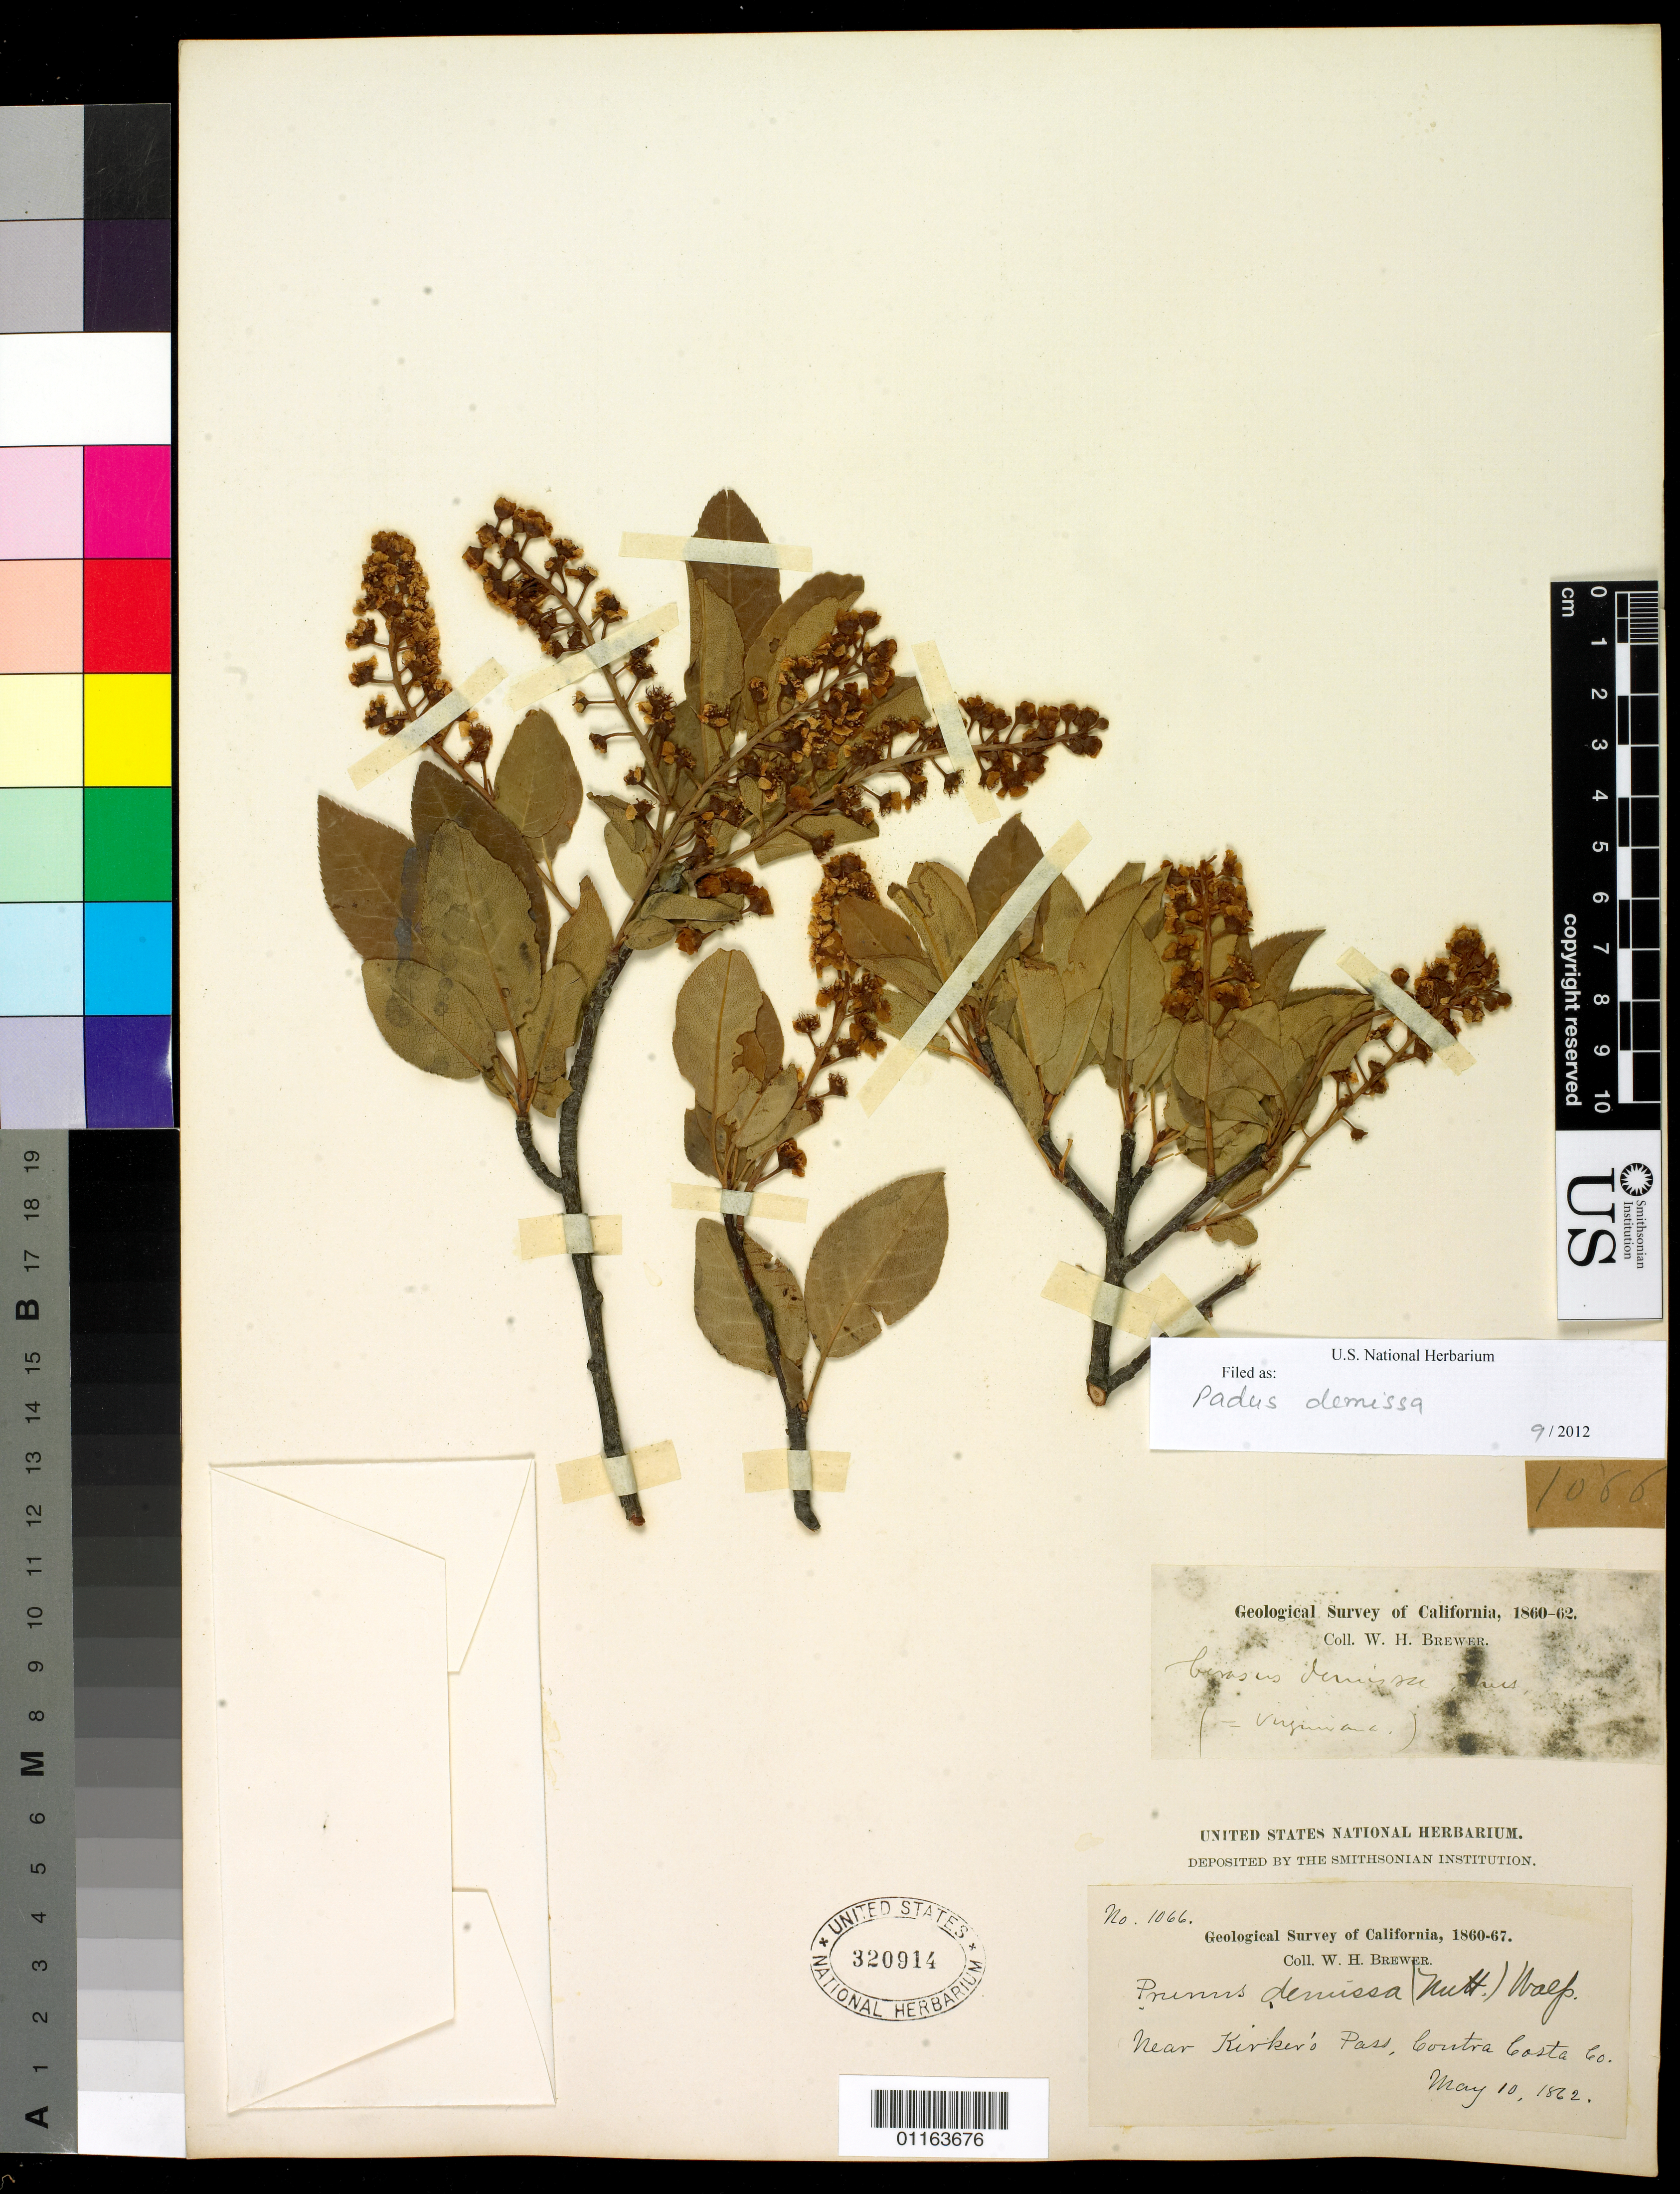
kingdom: Plantae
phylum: Tracheophyta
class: Magnoliopsida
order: Rosales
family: Rosaceae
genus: Prunus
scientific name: Prunus virginiana var. demissa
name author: (Nutt.) Torr.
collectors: W. H. Brewer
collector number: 1066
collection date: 1862-05-10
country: United States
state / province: California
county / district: Contra Costa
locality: Near Kirker's Pass.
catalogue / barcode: US 320914